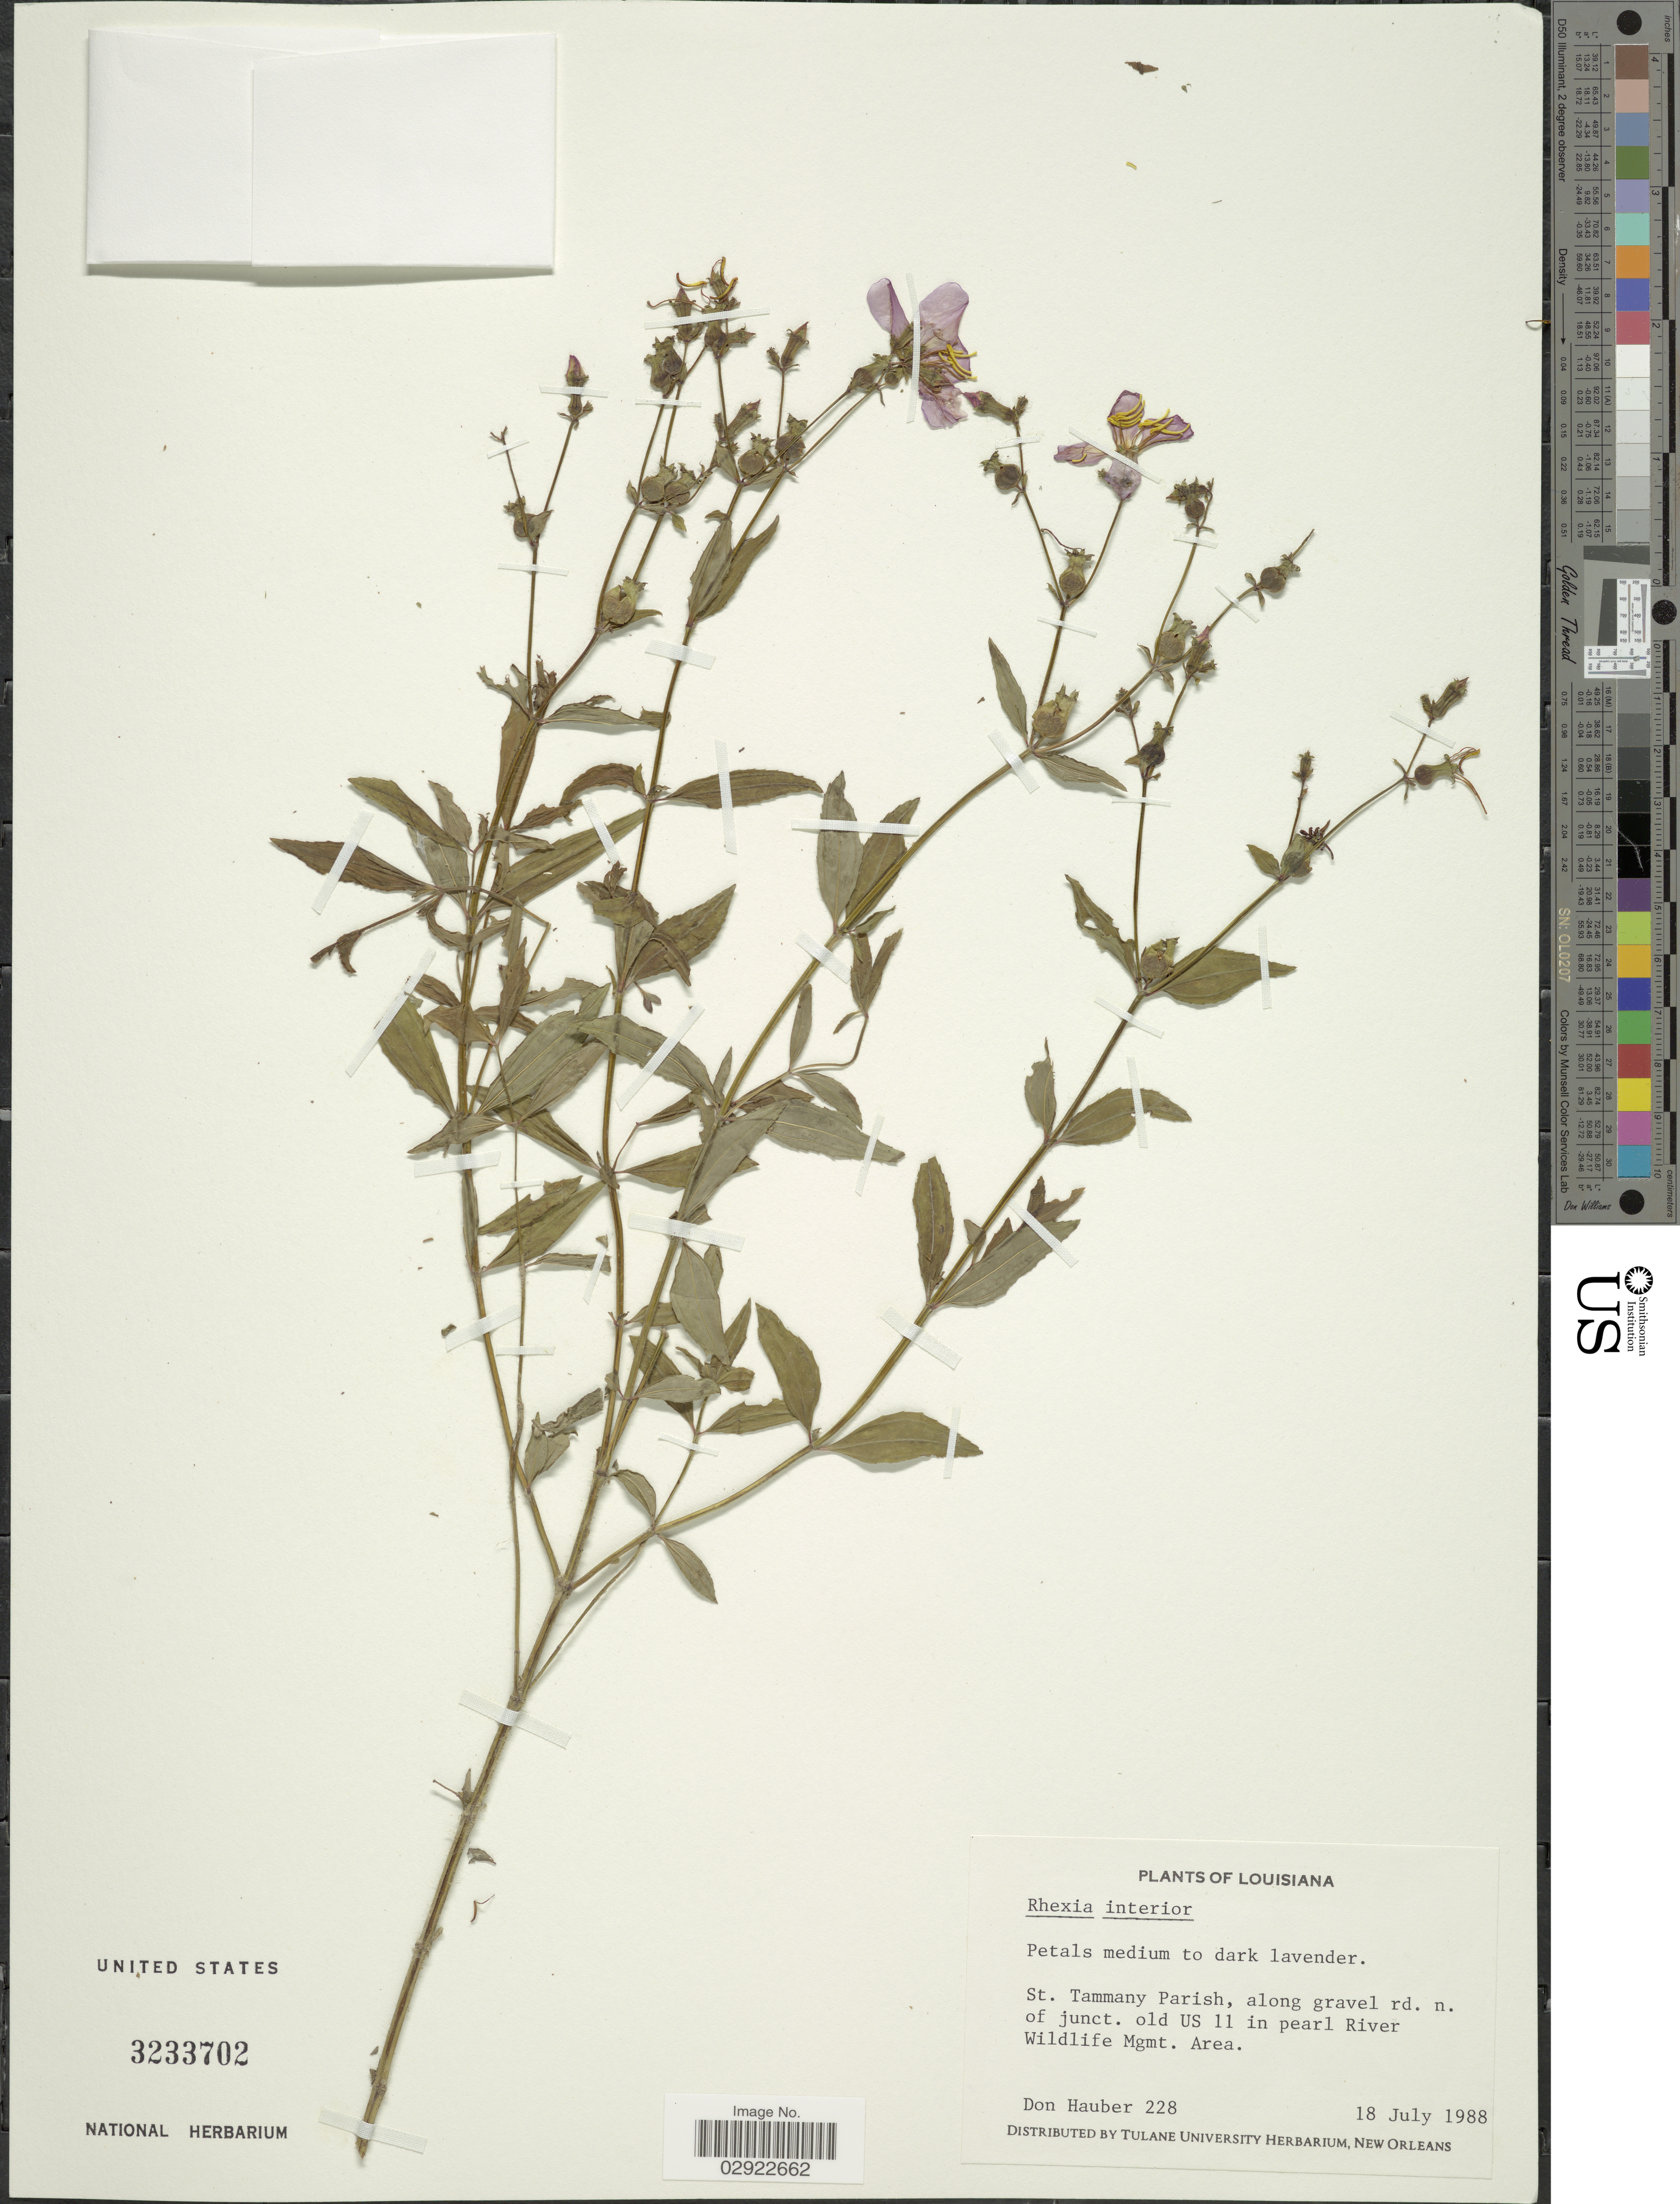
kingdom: Plantae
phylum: Tracheophyta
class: Magnoliopsida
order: Myrtales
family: Melastomataceae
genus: Rhexia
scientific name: Rhexia interior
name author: Pennell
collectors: D. Hauber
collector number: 228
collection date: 1988-07-18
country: United States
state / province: Louisiana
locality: St. Tammany Parish, along gravel rd. n. of junct. old US 11 in pearl River Wildlife Mgmt. Area.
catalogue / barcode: US 3233702